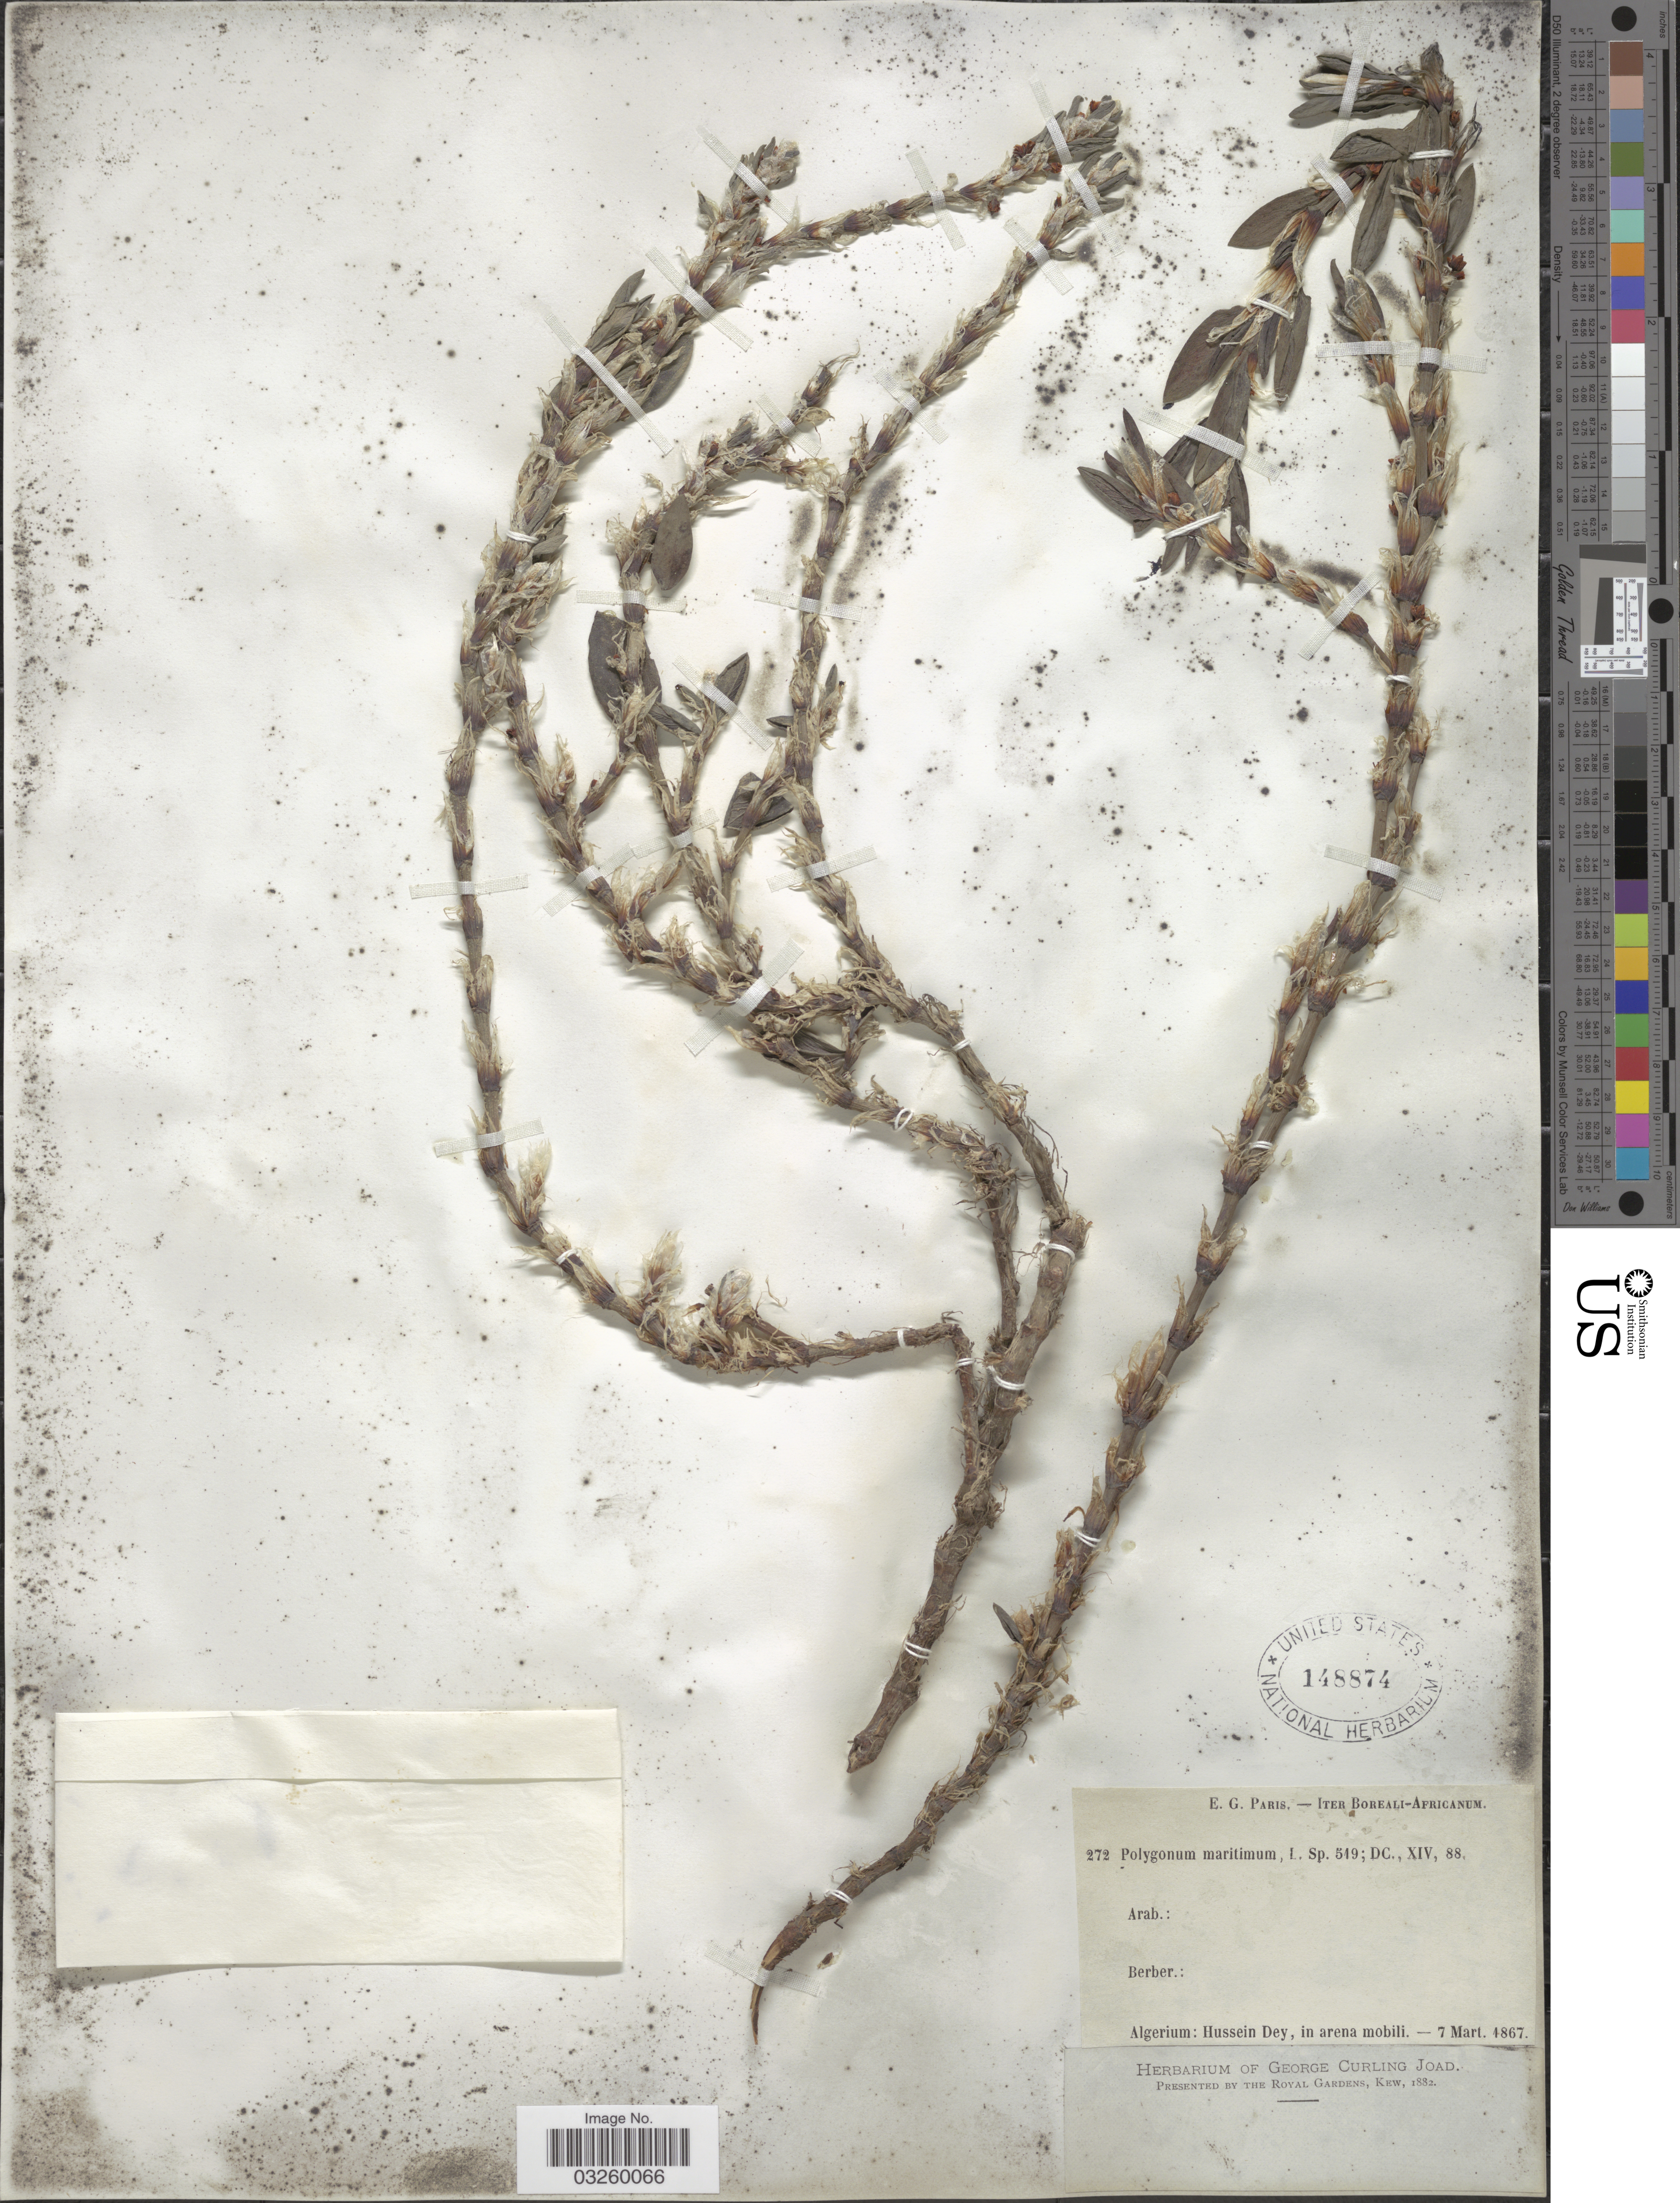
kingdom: Plantae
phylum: Tracheophyta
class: Magnoliopsida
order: Caryophyllales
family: Polygonaceae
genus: Polygonum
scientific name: Polygonum maritimum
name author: L.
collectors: Paris, E.G.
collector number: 272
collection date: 1867-03-07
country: Algeria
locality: Iter Boreali. Algerium: Hussein Dey, in arena mobili.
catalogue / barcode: US 148874